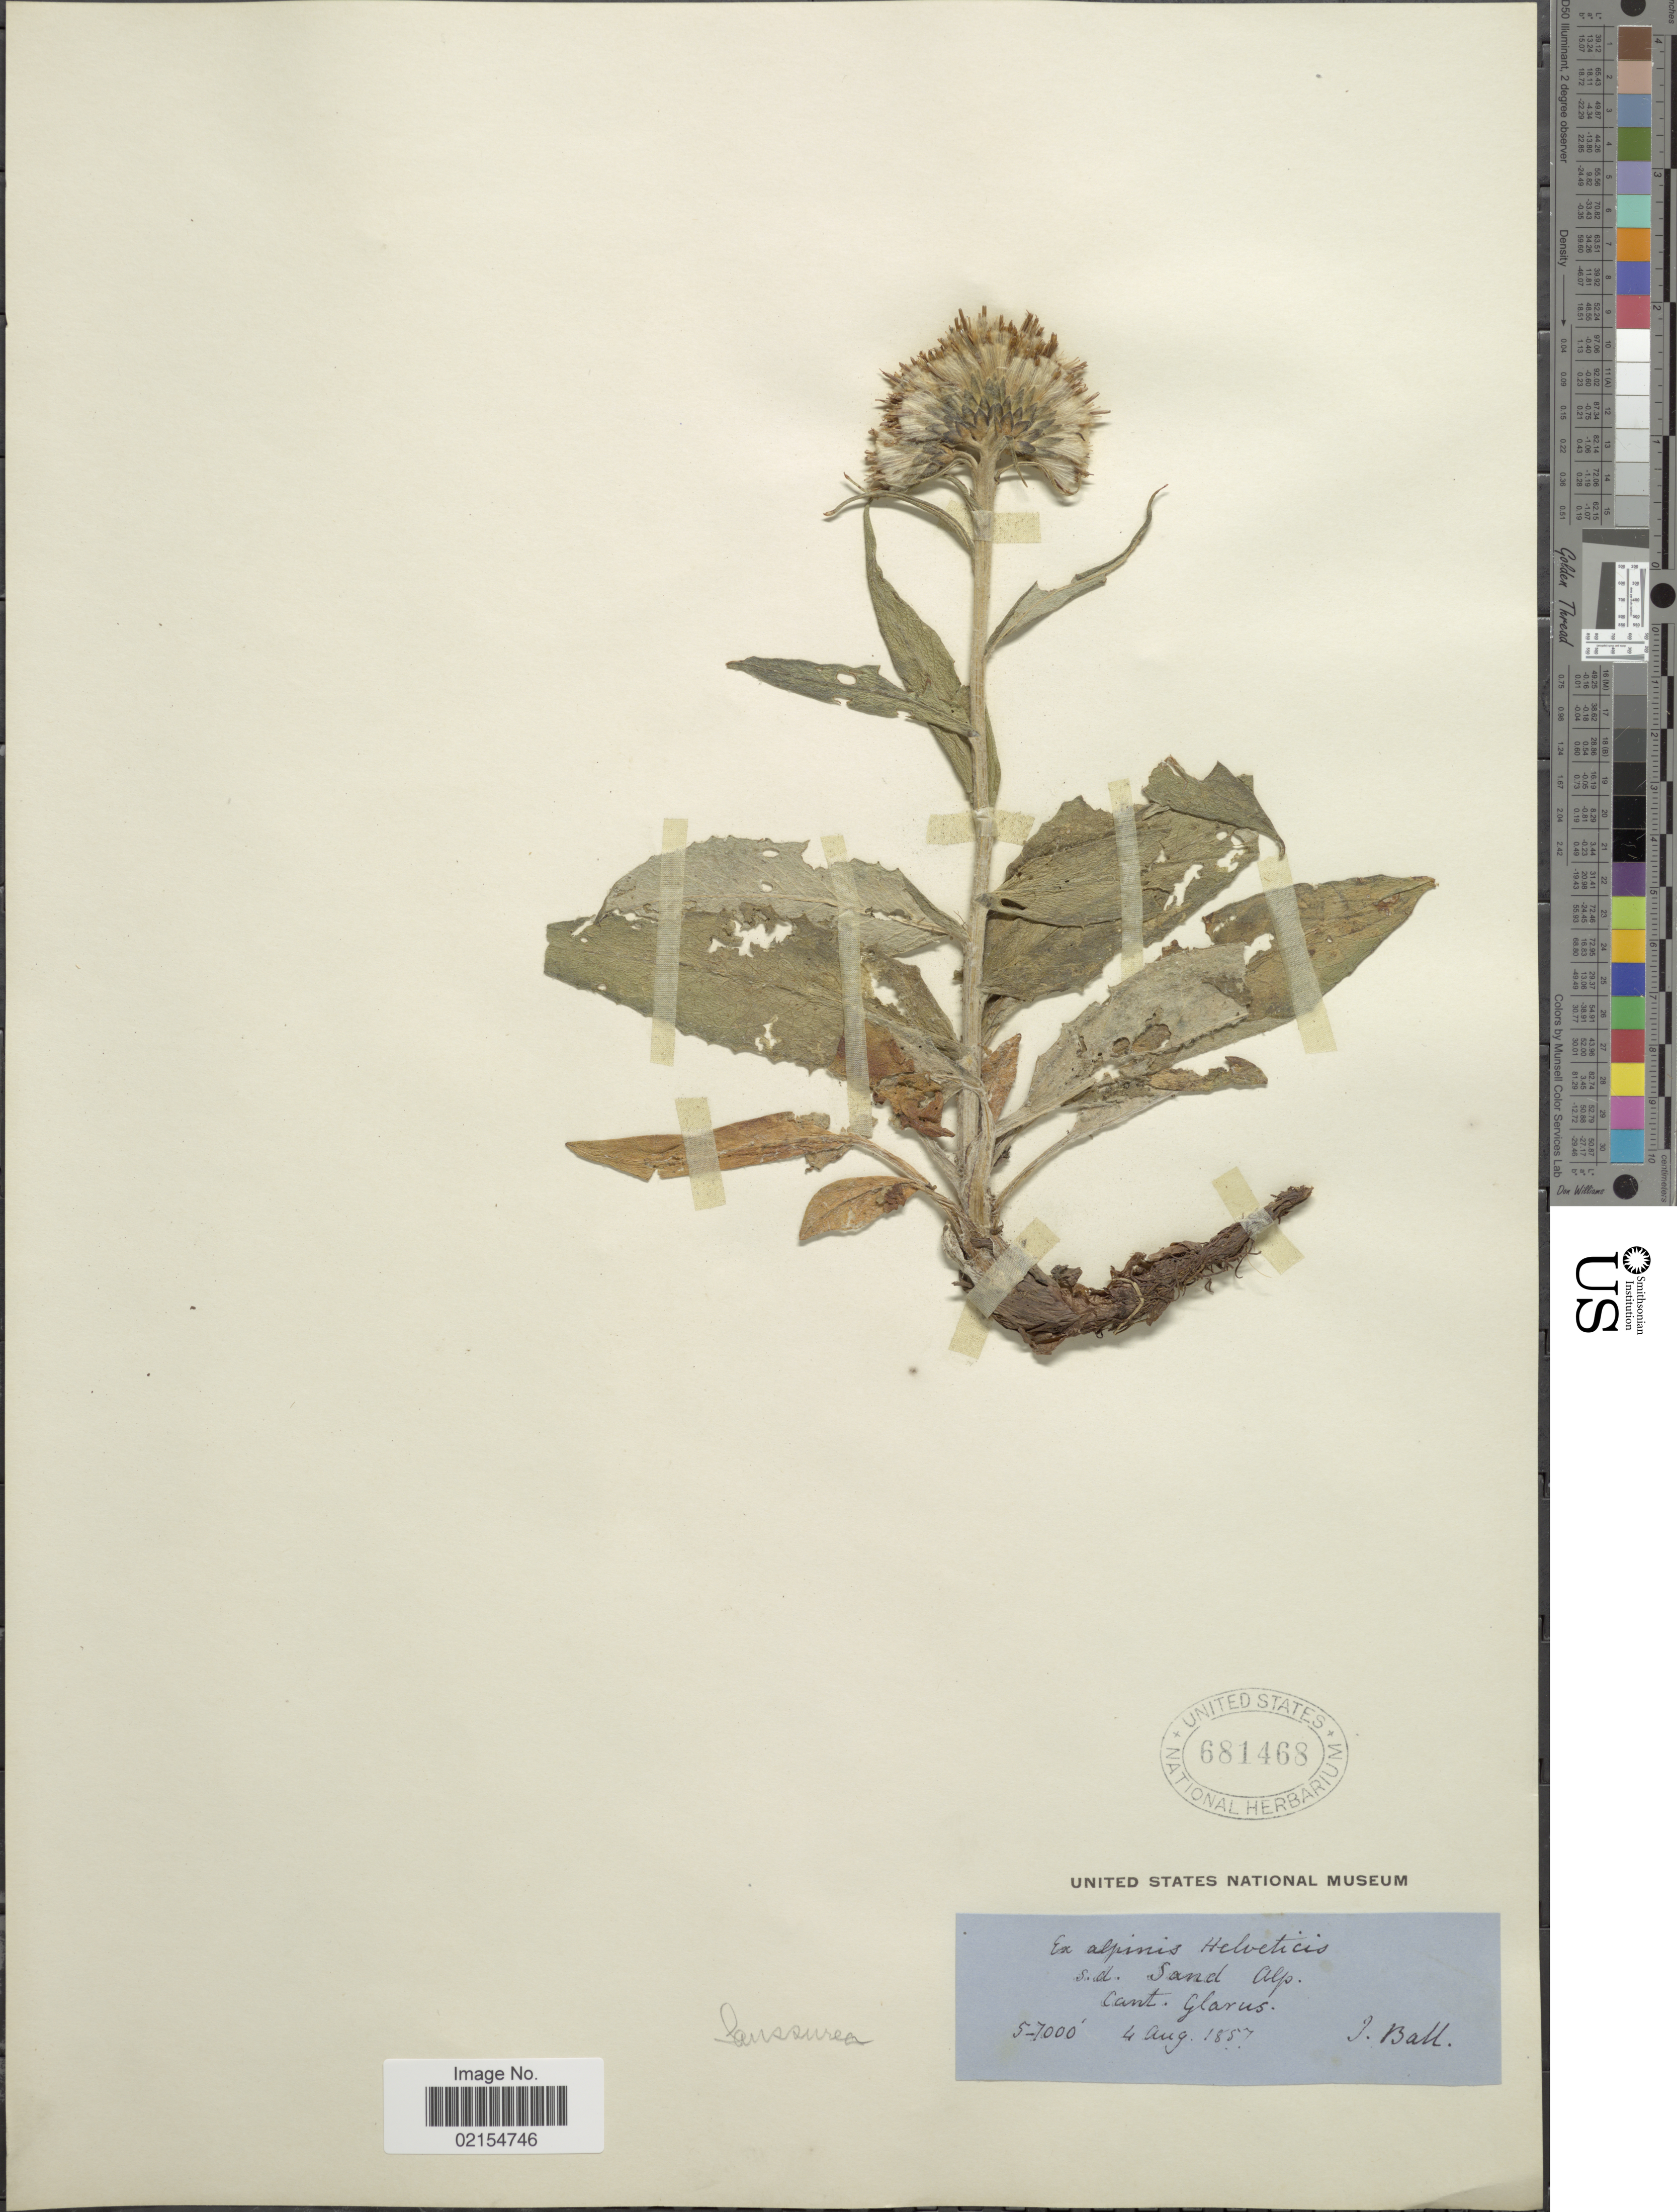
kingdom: Plantae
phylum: Tracheophyta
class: Magnoliopsida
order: Asterales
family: Asteraceae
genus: Saussurea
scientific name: Saussurea sp.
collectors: J. Ball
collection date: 1857-08-04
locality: S.d. Sand Alp., Cant. Glarus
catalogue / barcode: US 681468